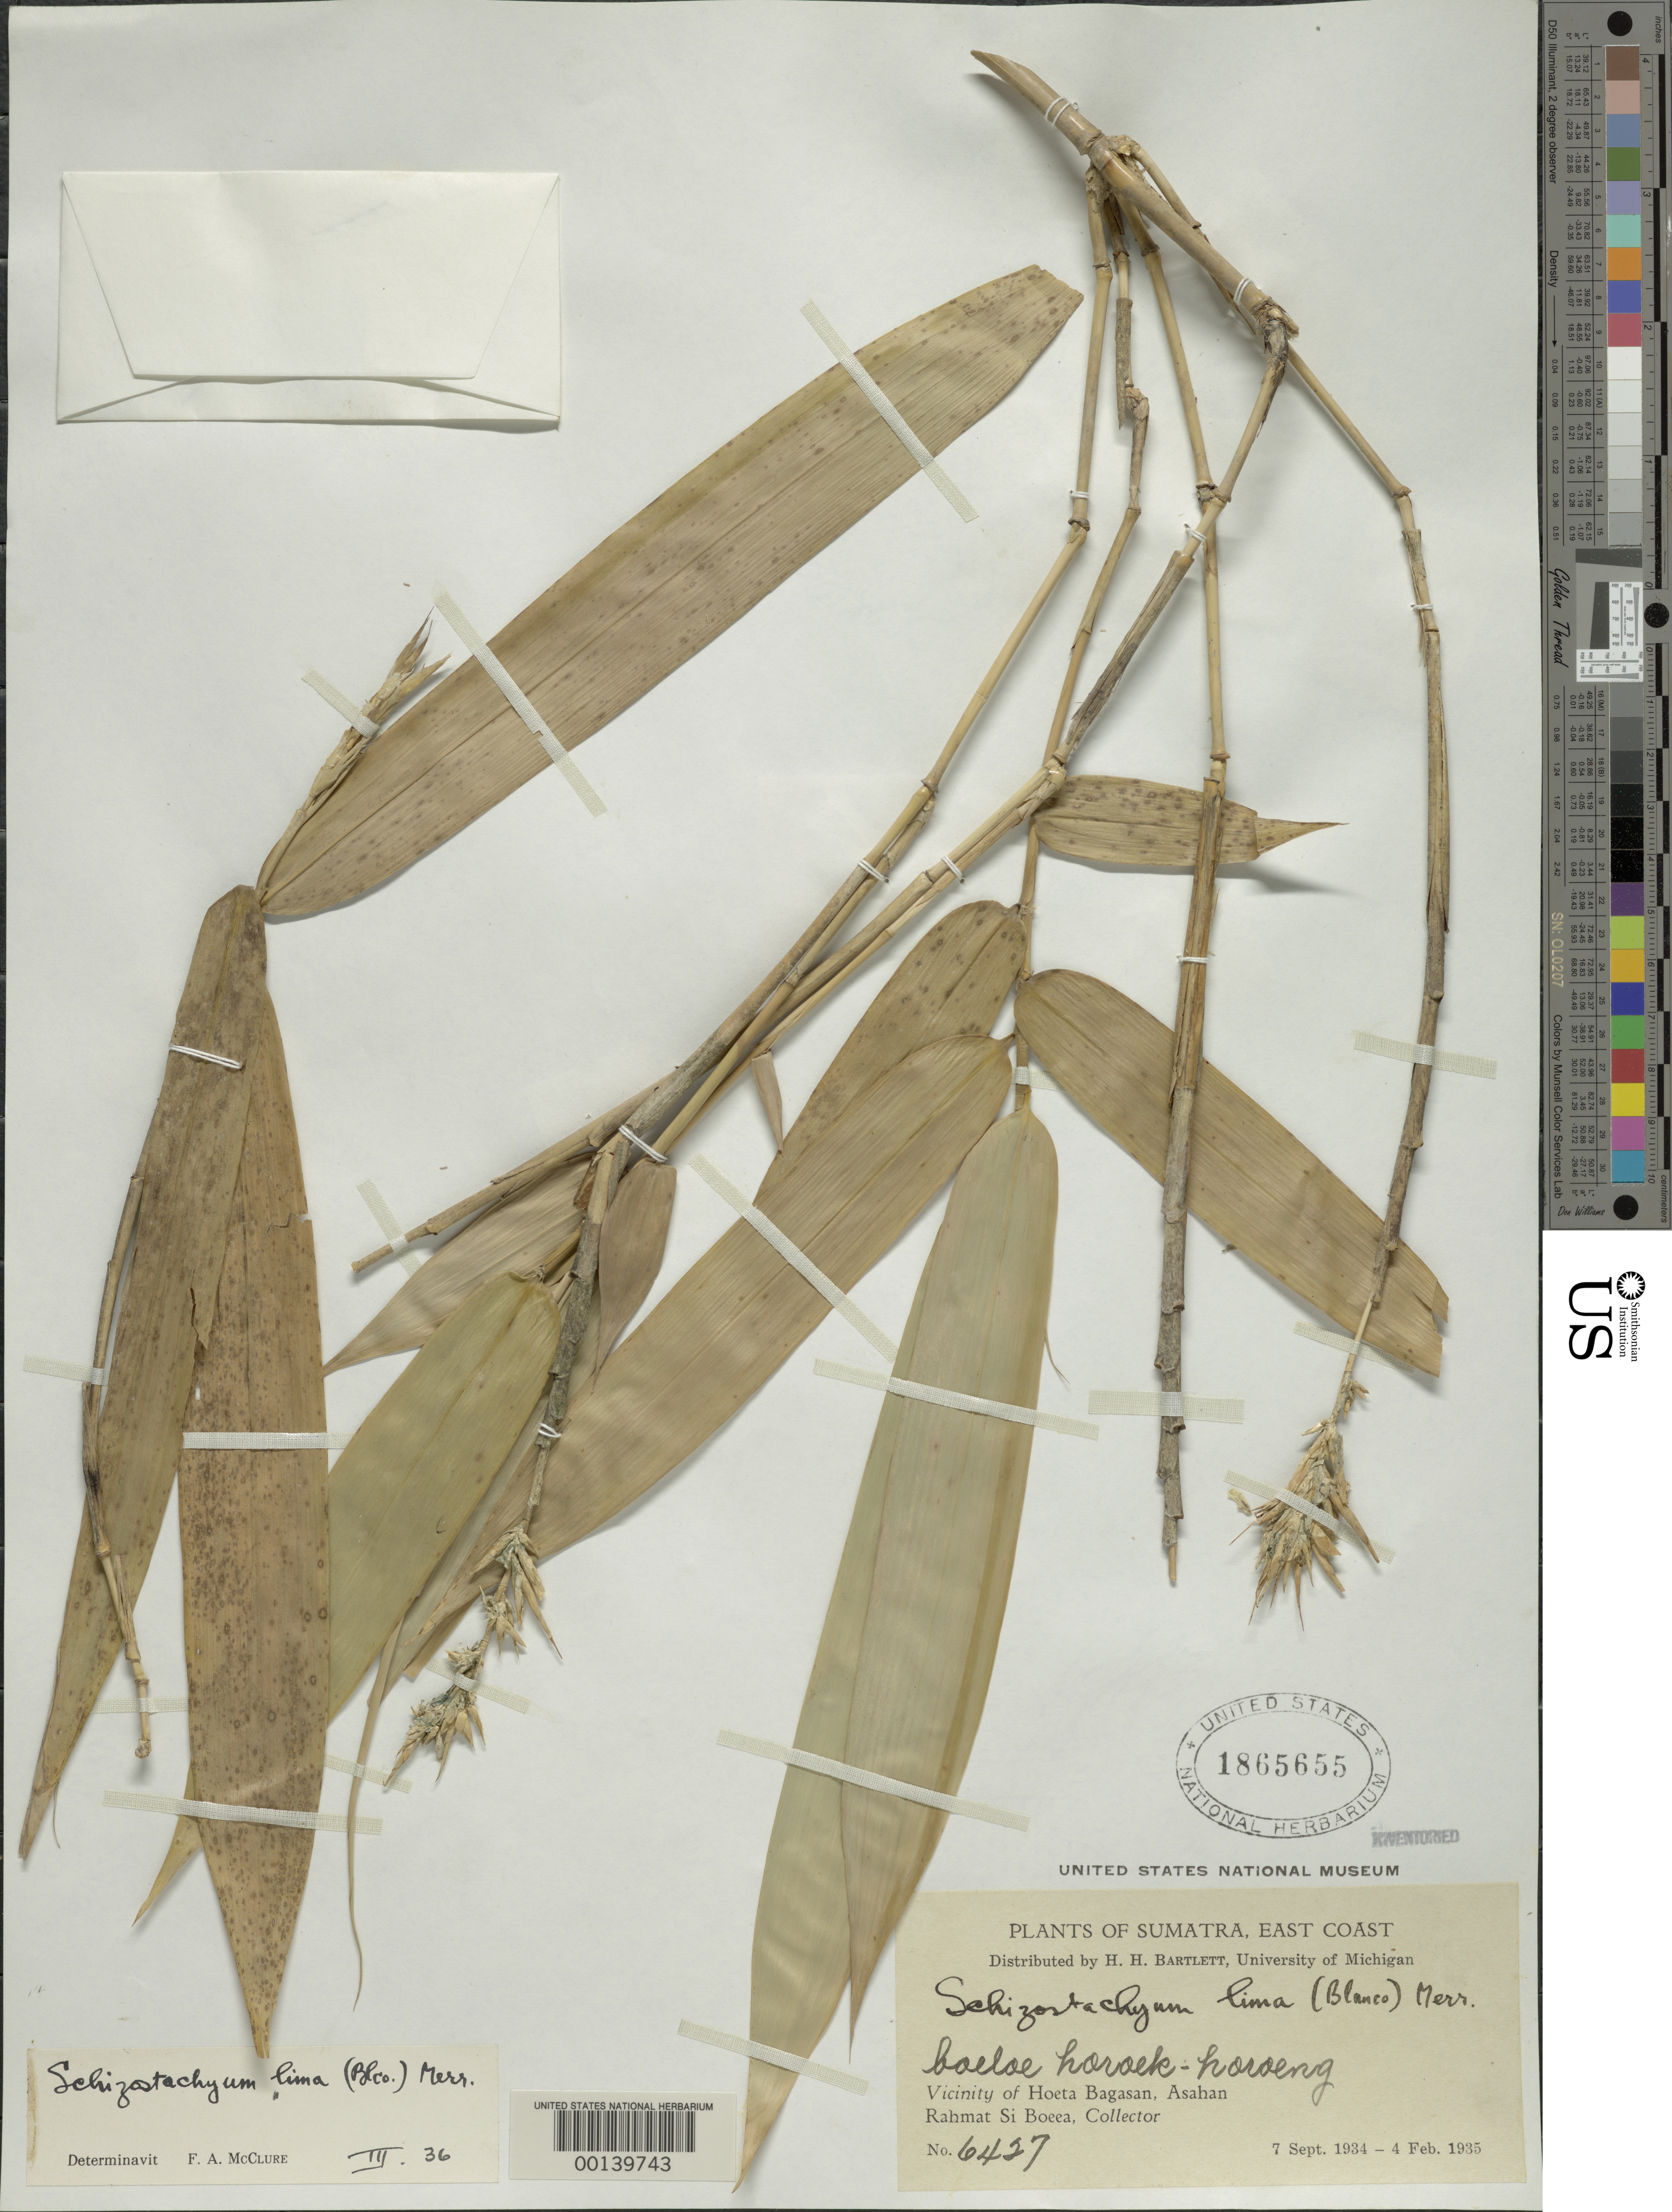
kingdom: Plantae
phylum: Tracheophyta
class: Liliopsida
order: Poales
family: Poaceae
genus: Schizostachyum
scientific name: Schizostachyum lima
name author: (Blanco) Merr.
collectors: Rahmat Si Boeea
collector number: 6427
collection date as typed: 07 Sep 1934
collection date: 1934-09-07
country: Indonesia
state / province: Sumatra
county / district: Aceh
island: Sumatra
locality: Asahan, hoeta bagasan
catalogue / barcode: US 1865655